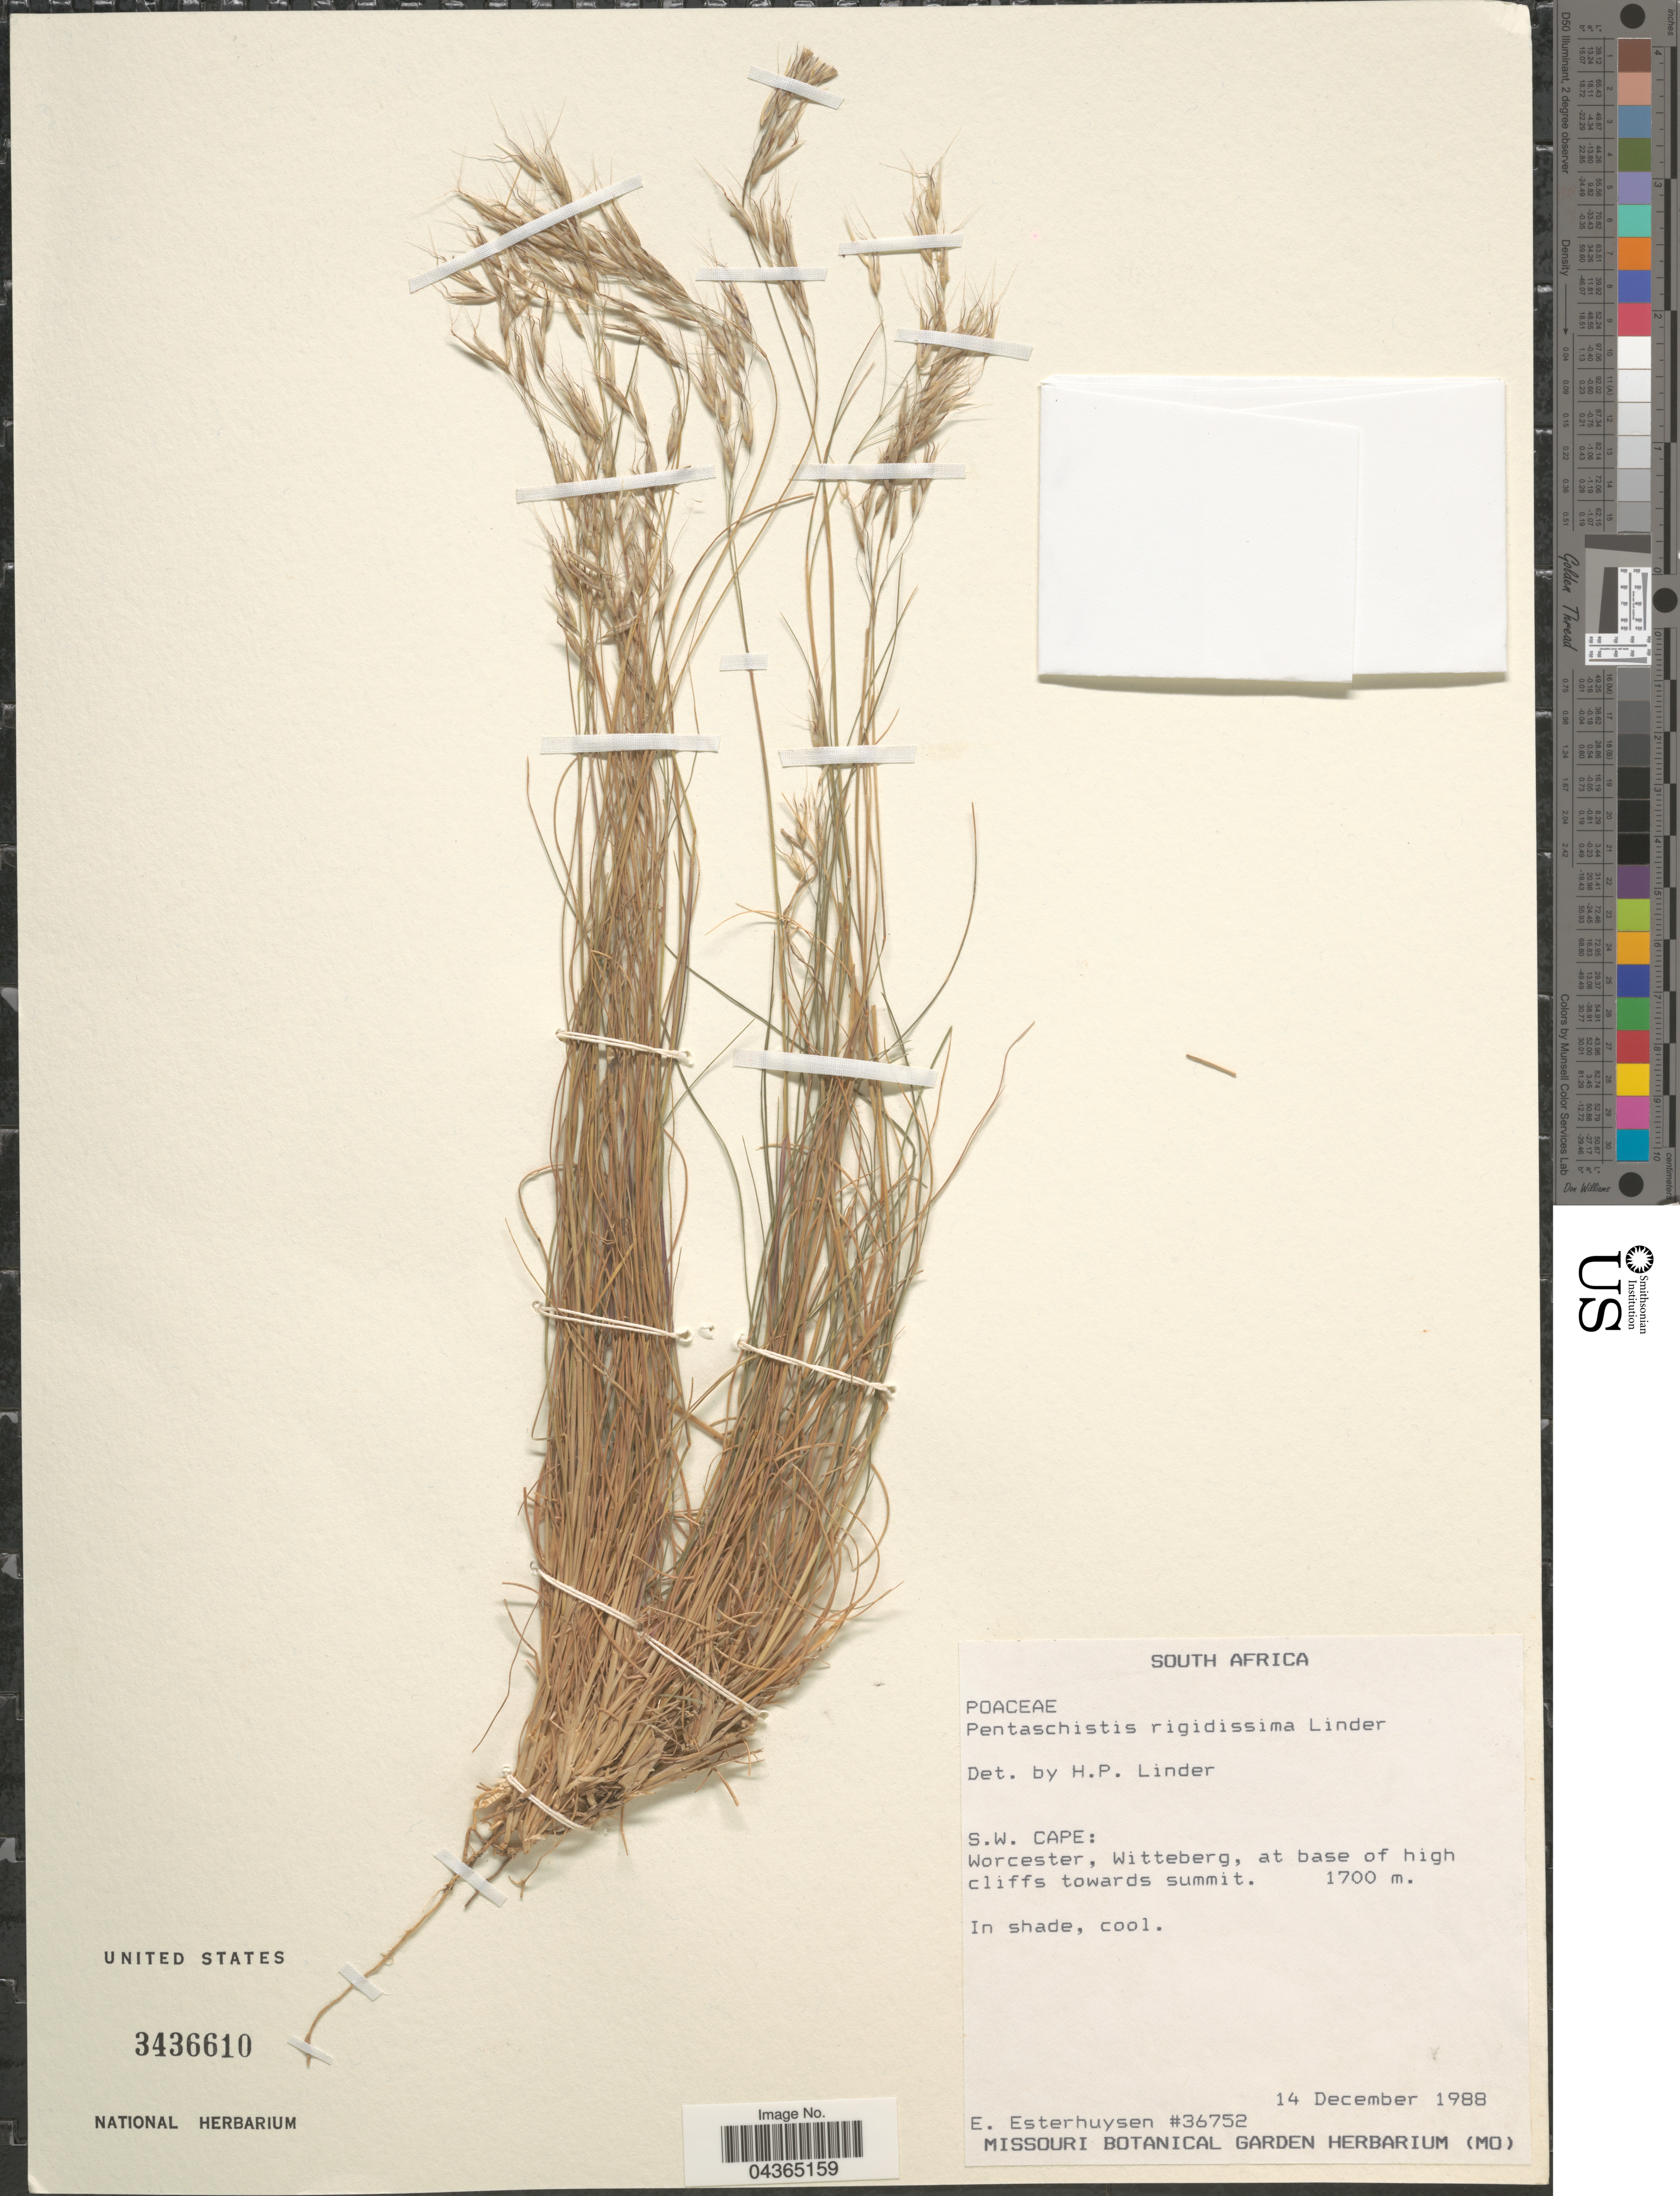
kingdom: Plantae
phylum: Tracheophyta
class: Liliopsida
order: Poales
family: Poaceae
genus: Pentameris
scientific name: Pentameris rigidissima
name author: (Pilg. & H.P. Linder) Galley & Linder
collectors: E. E. Esterhuysen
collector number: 36752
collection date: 1988-12-14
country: South Africa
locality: S.W. Cape: Worcester, Witteberg, at base of high cliffs towards summit.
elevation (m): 1700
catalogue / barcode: US 3436610